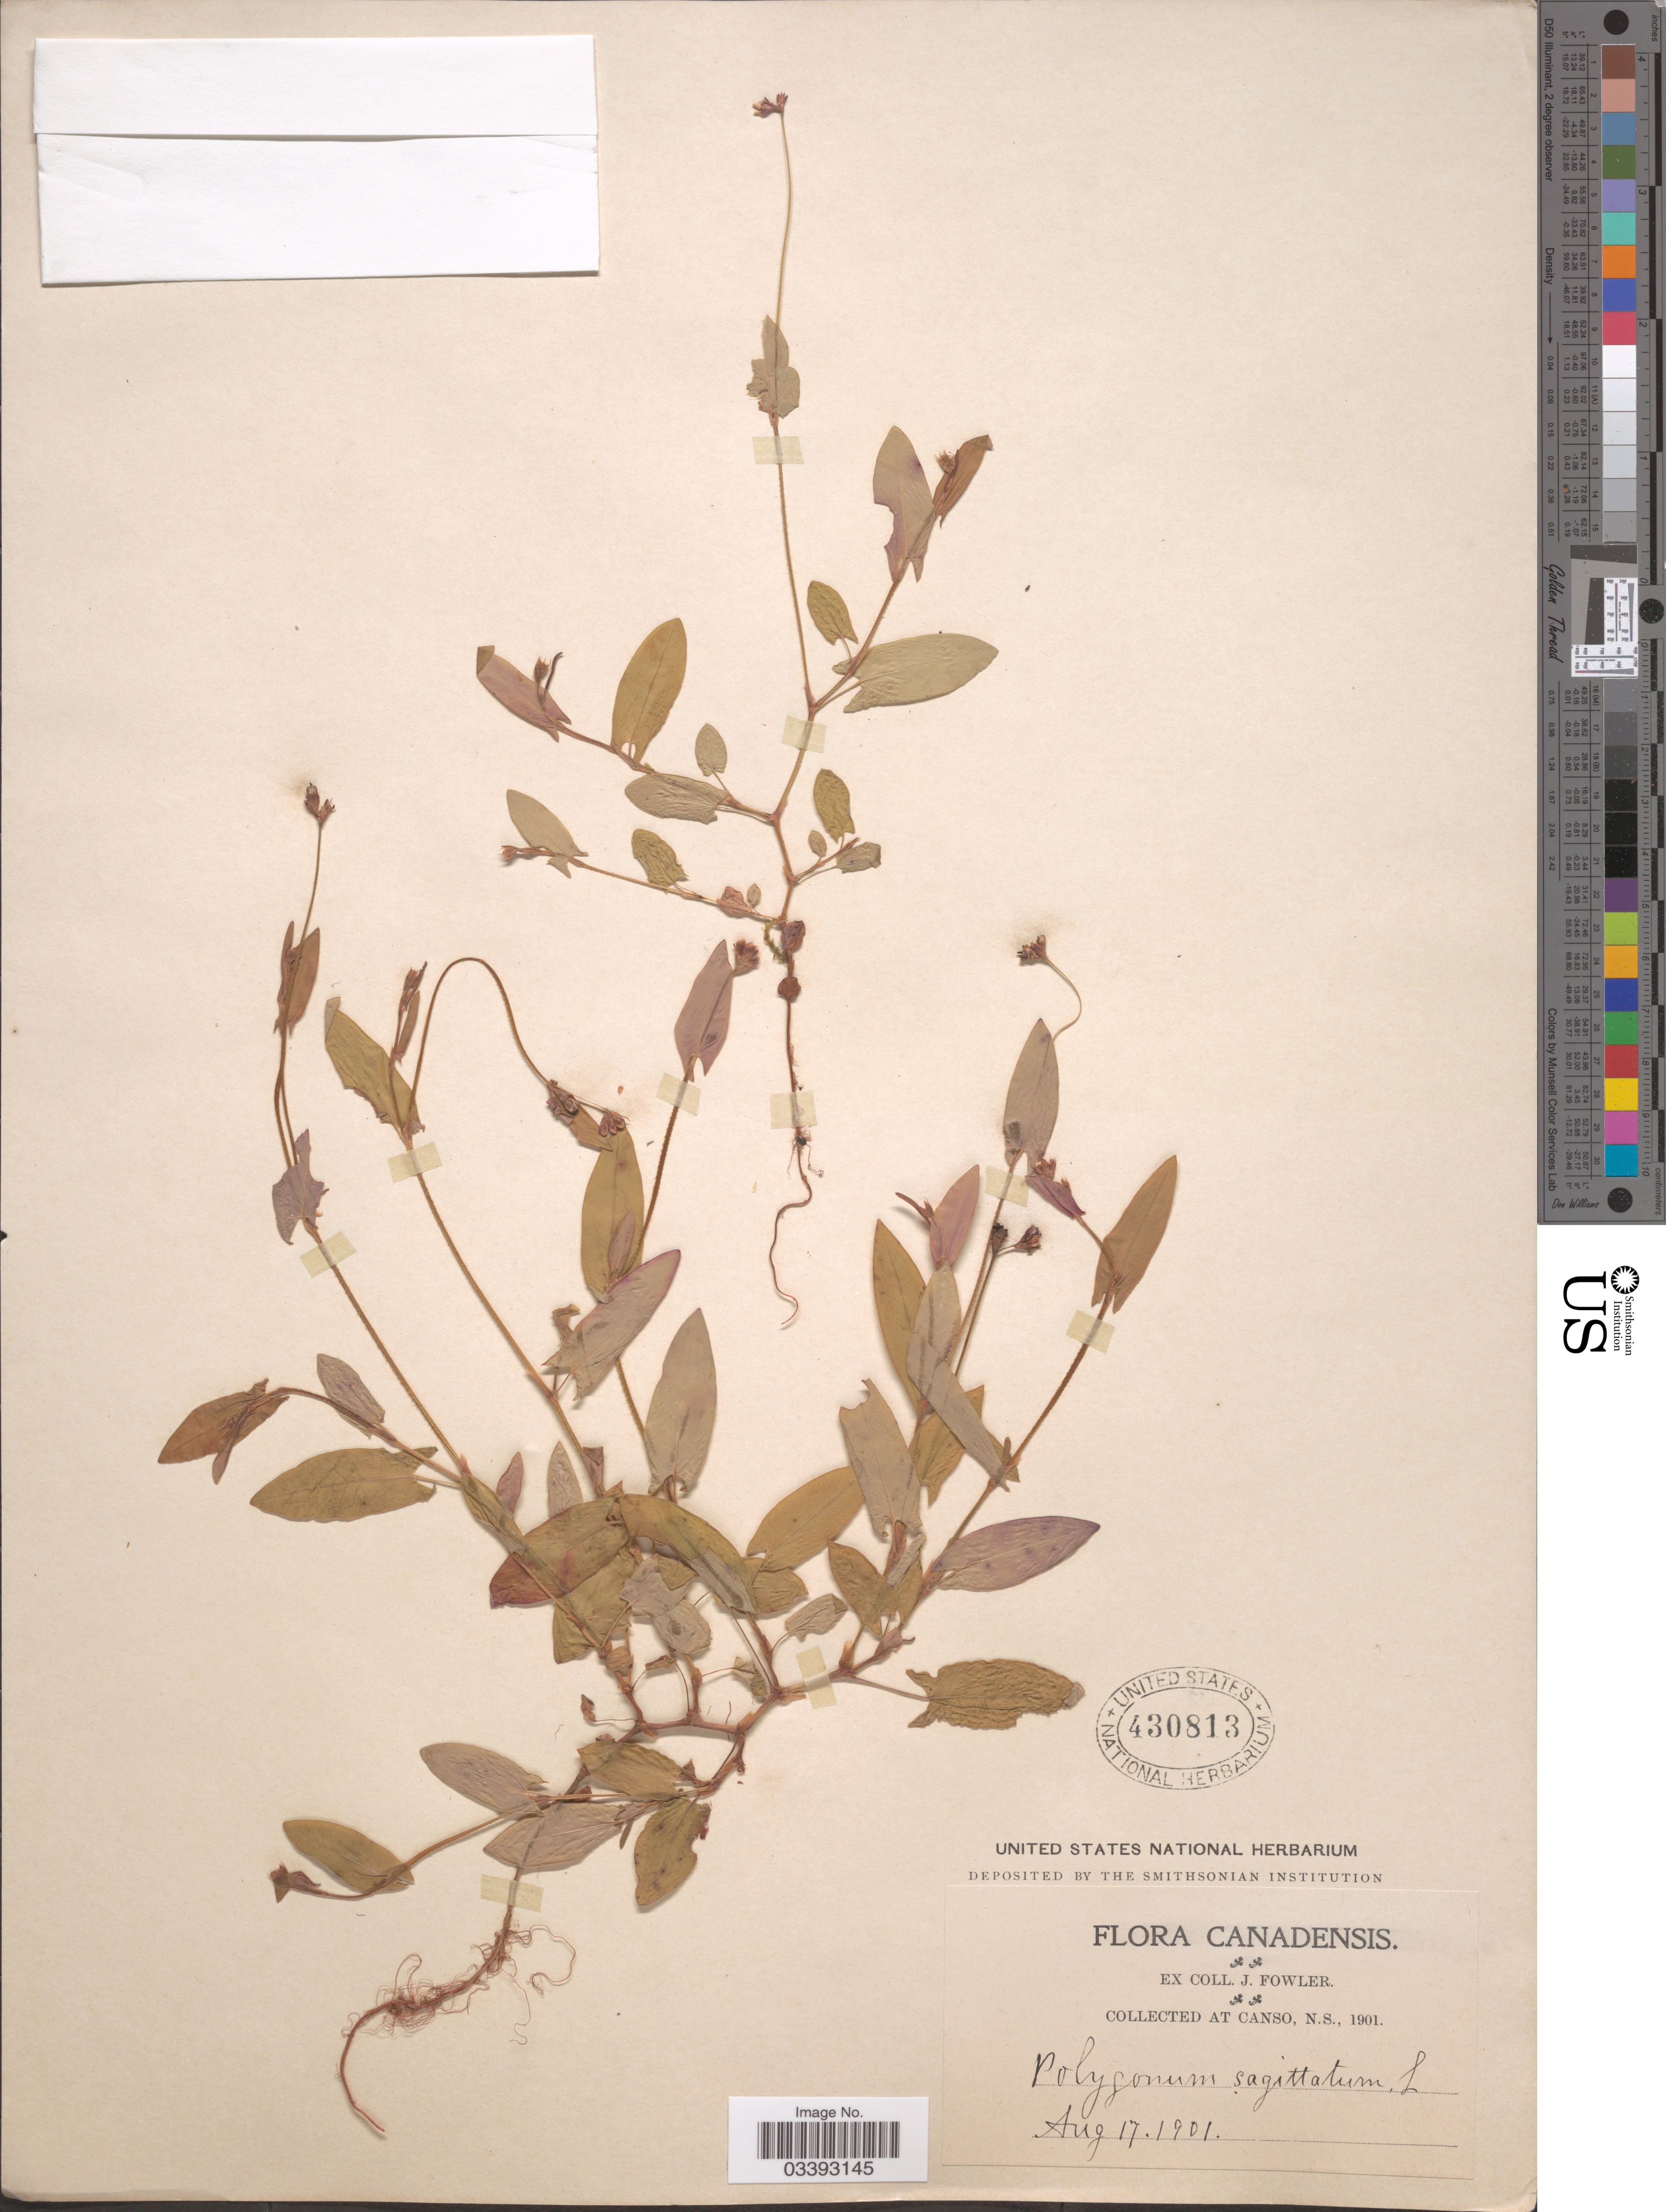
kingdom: Plantae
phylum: Tracheophyta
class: Magnoliopsida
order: Caryophyllales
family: Polygonaceae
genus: Persicaria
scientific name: Persicaria sagittata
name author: (L.) H. Gross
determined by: Atha, D. E.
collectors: J. Fowler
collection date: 1901-08-17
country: Canada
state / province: Nova Scotia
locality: Canso.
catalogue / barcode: US 430813